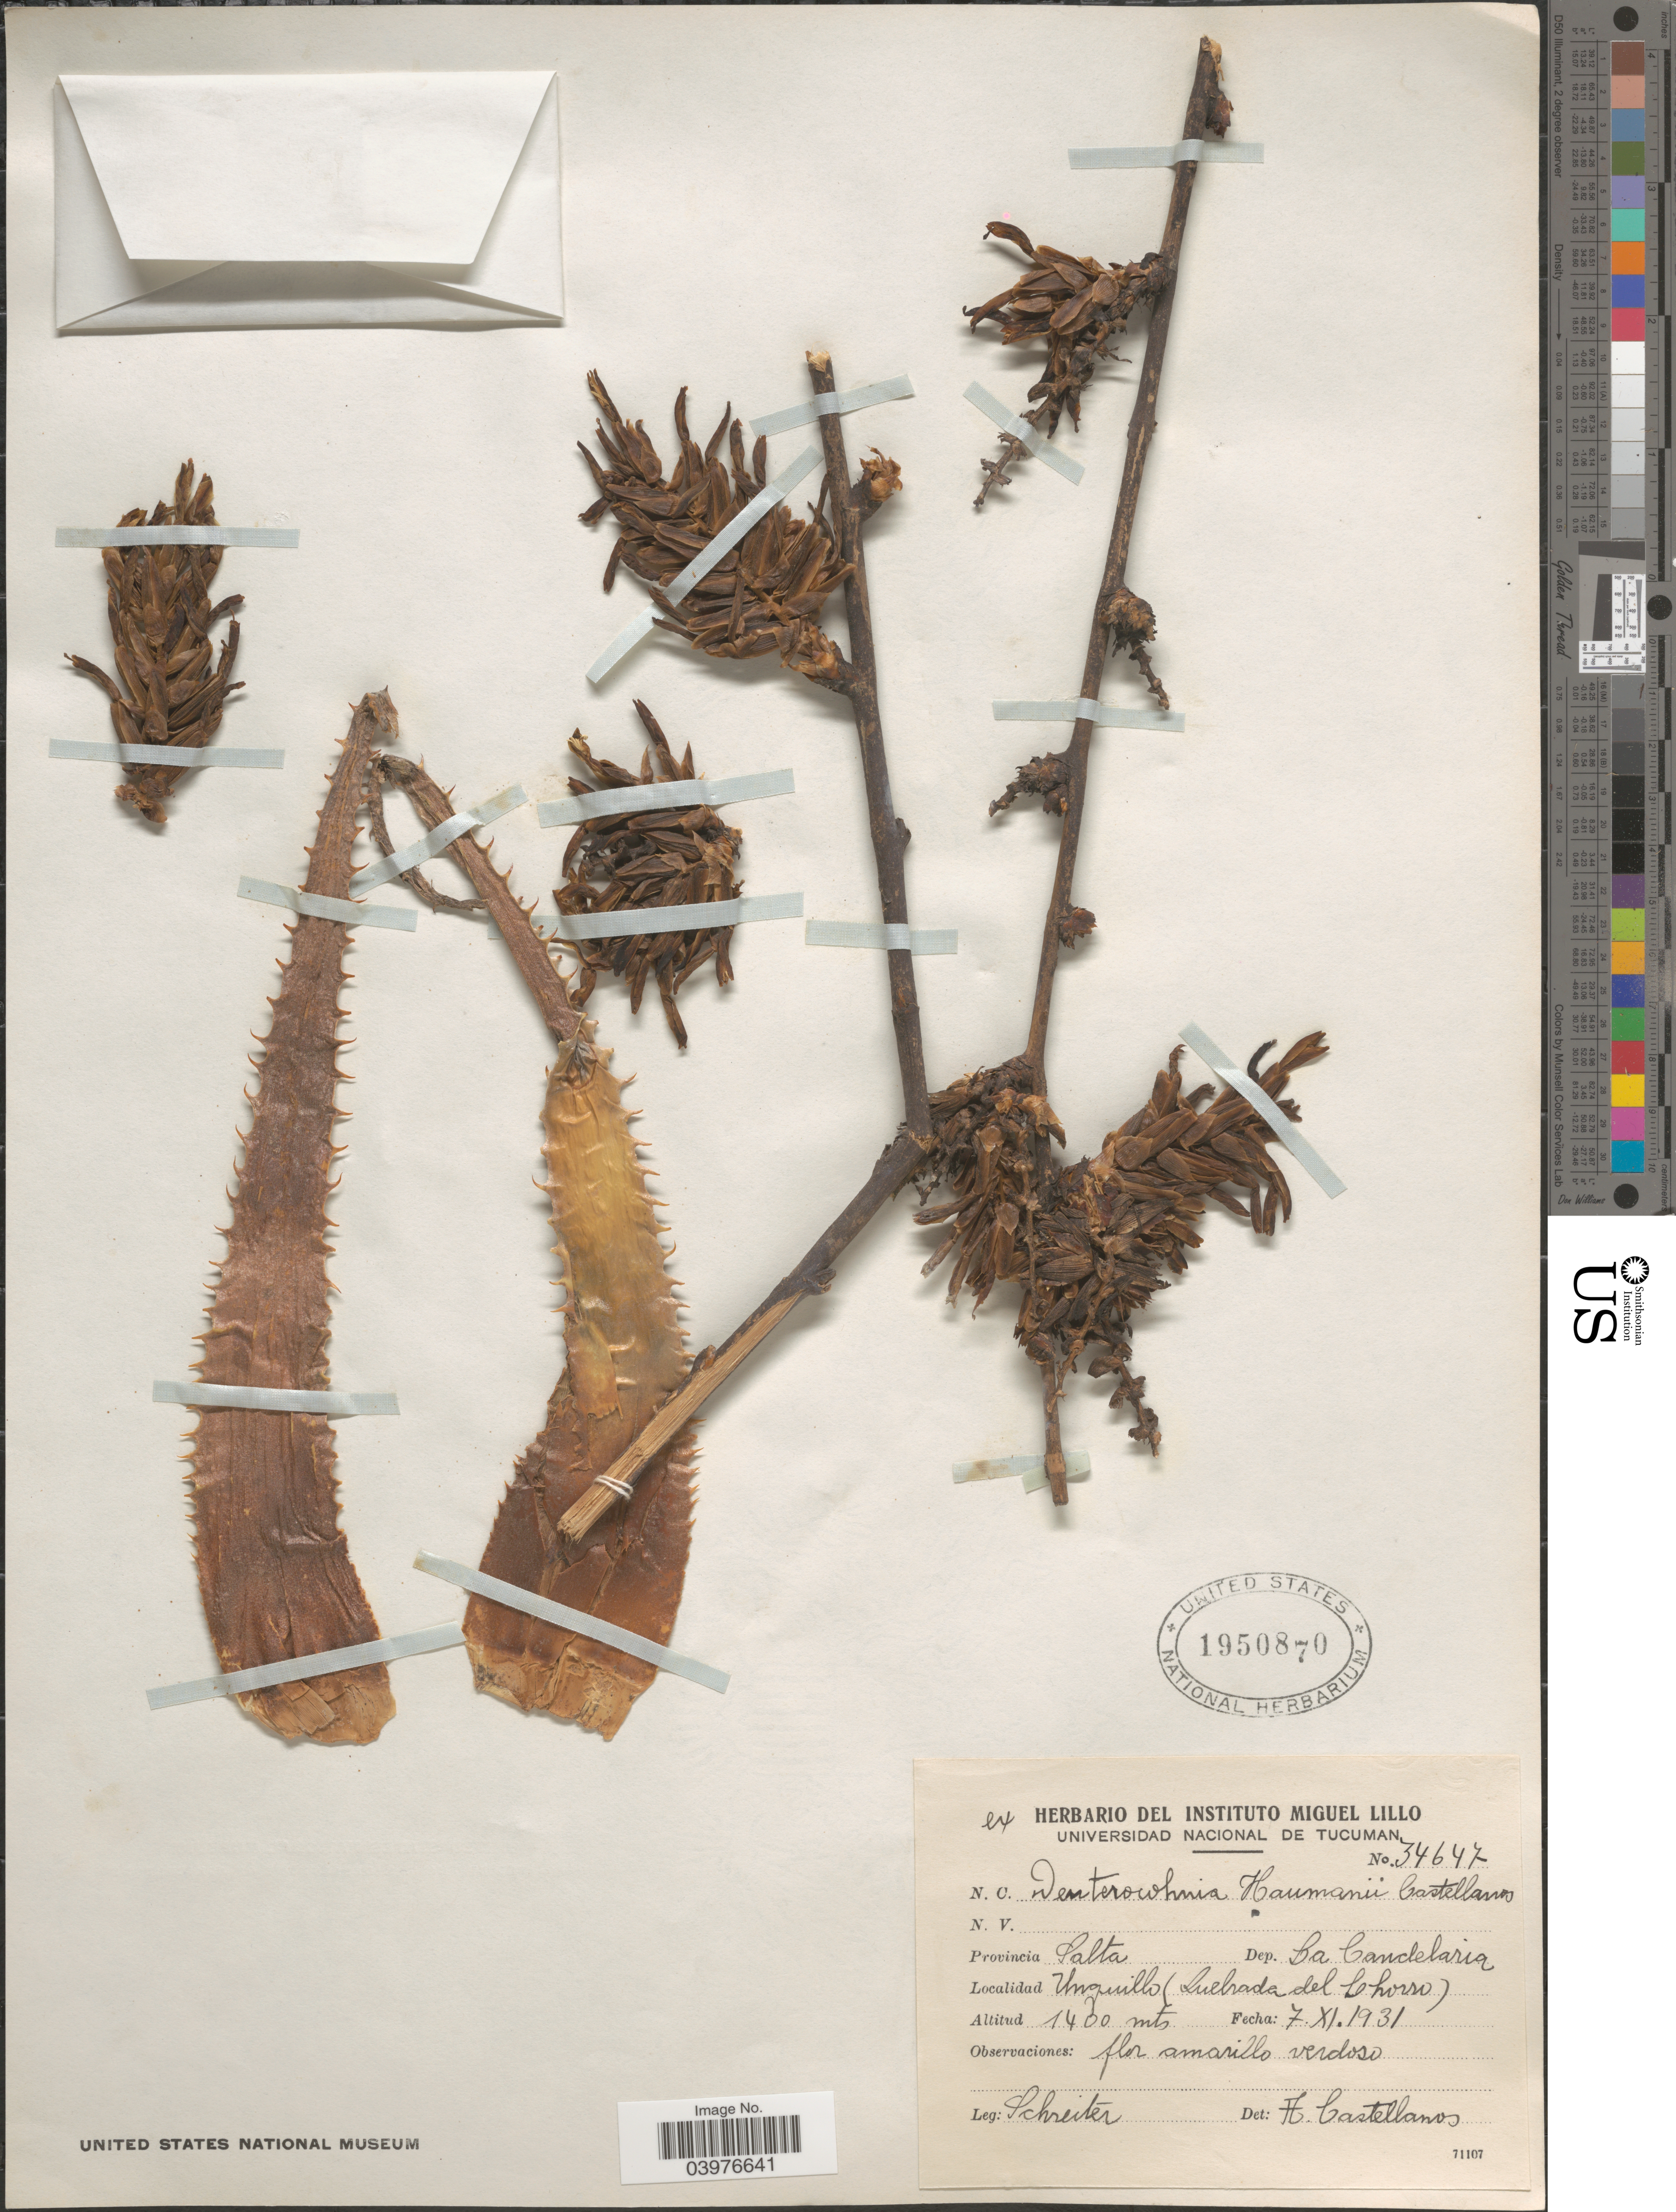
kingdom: Plantae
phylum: Tracheophyta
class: Liliopsida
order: Poales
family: Bromeliaceae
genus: Deuterocohnia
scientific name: Deuterocohnia haumanii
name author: A. Cast.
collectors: -. Schreiter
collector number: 34647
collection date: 1931-11-07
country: Argentina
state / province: Salta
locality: Dep. La Candelaria. Unquillo (Quebrada del Chorro).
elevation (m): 1400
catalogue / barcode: US 1950870